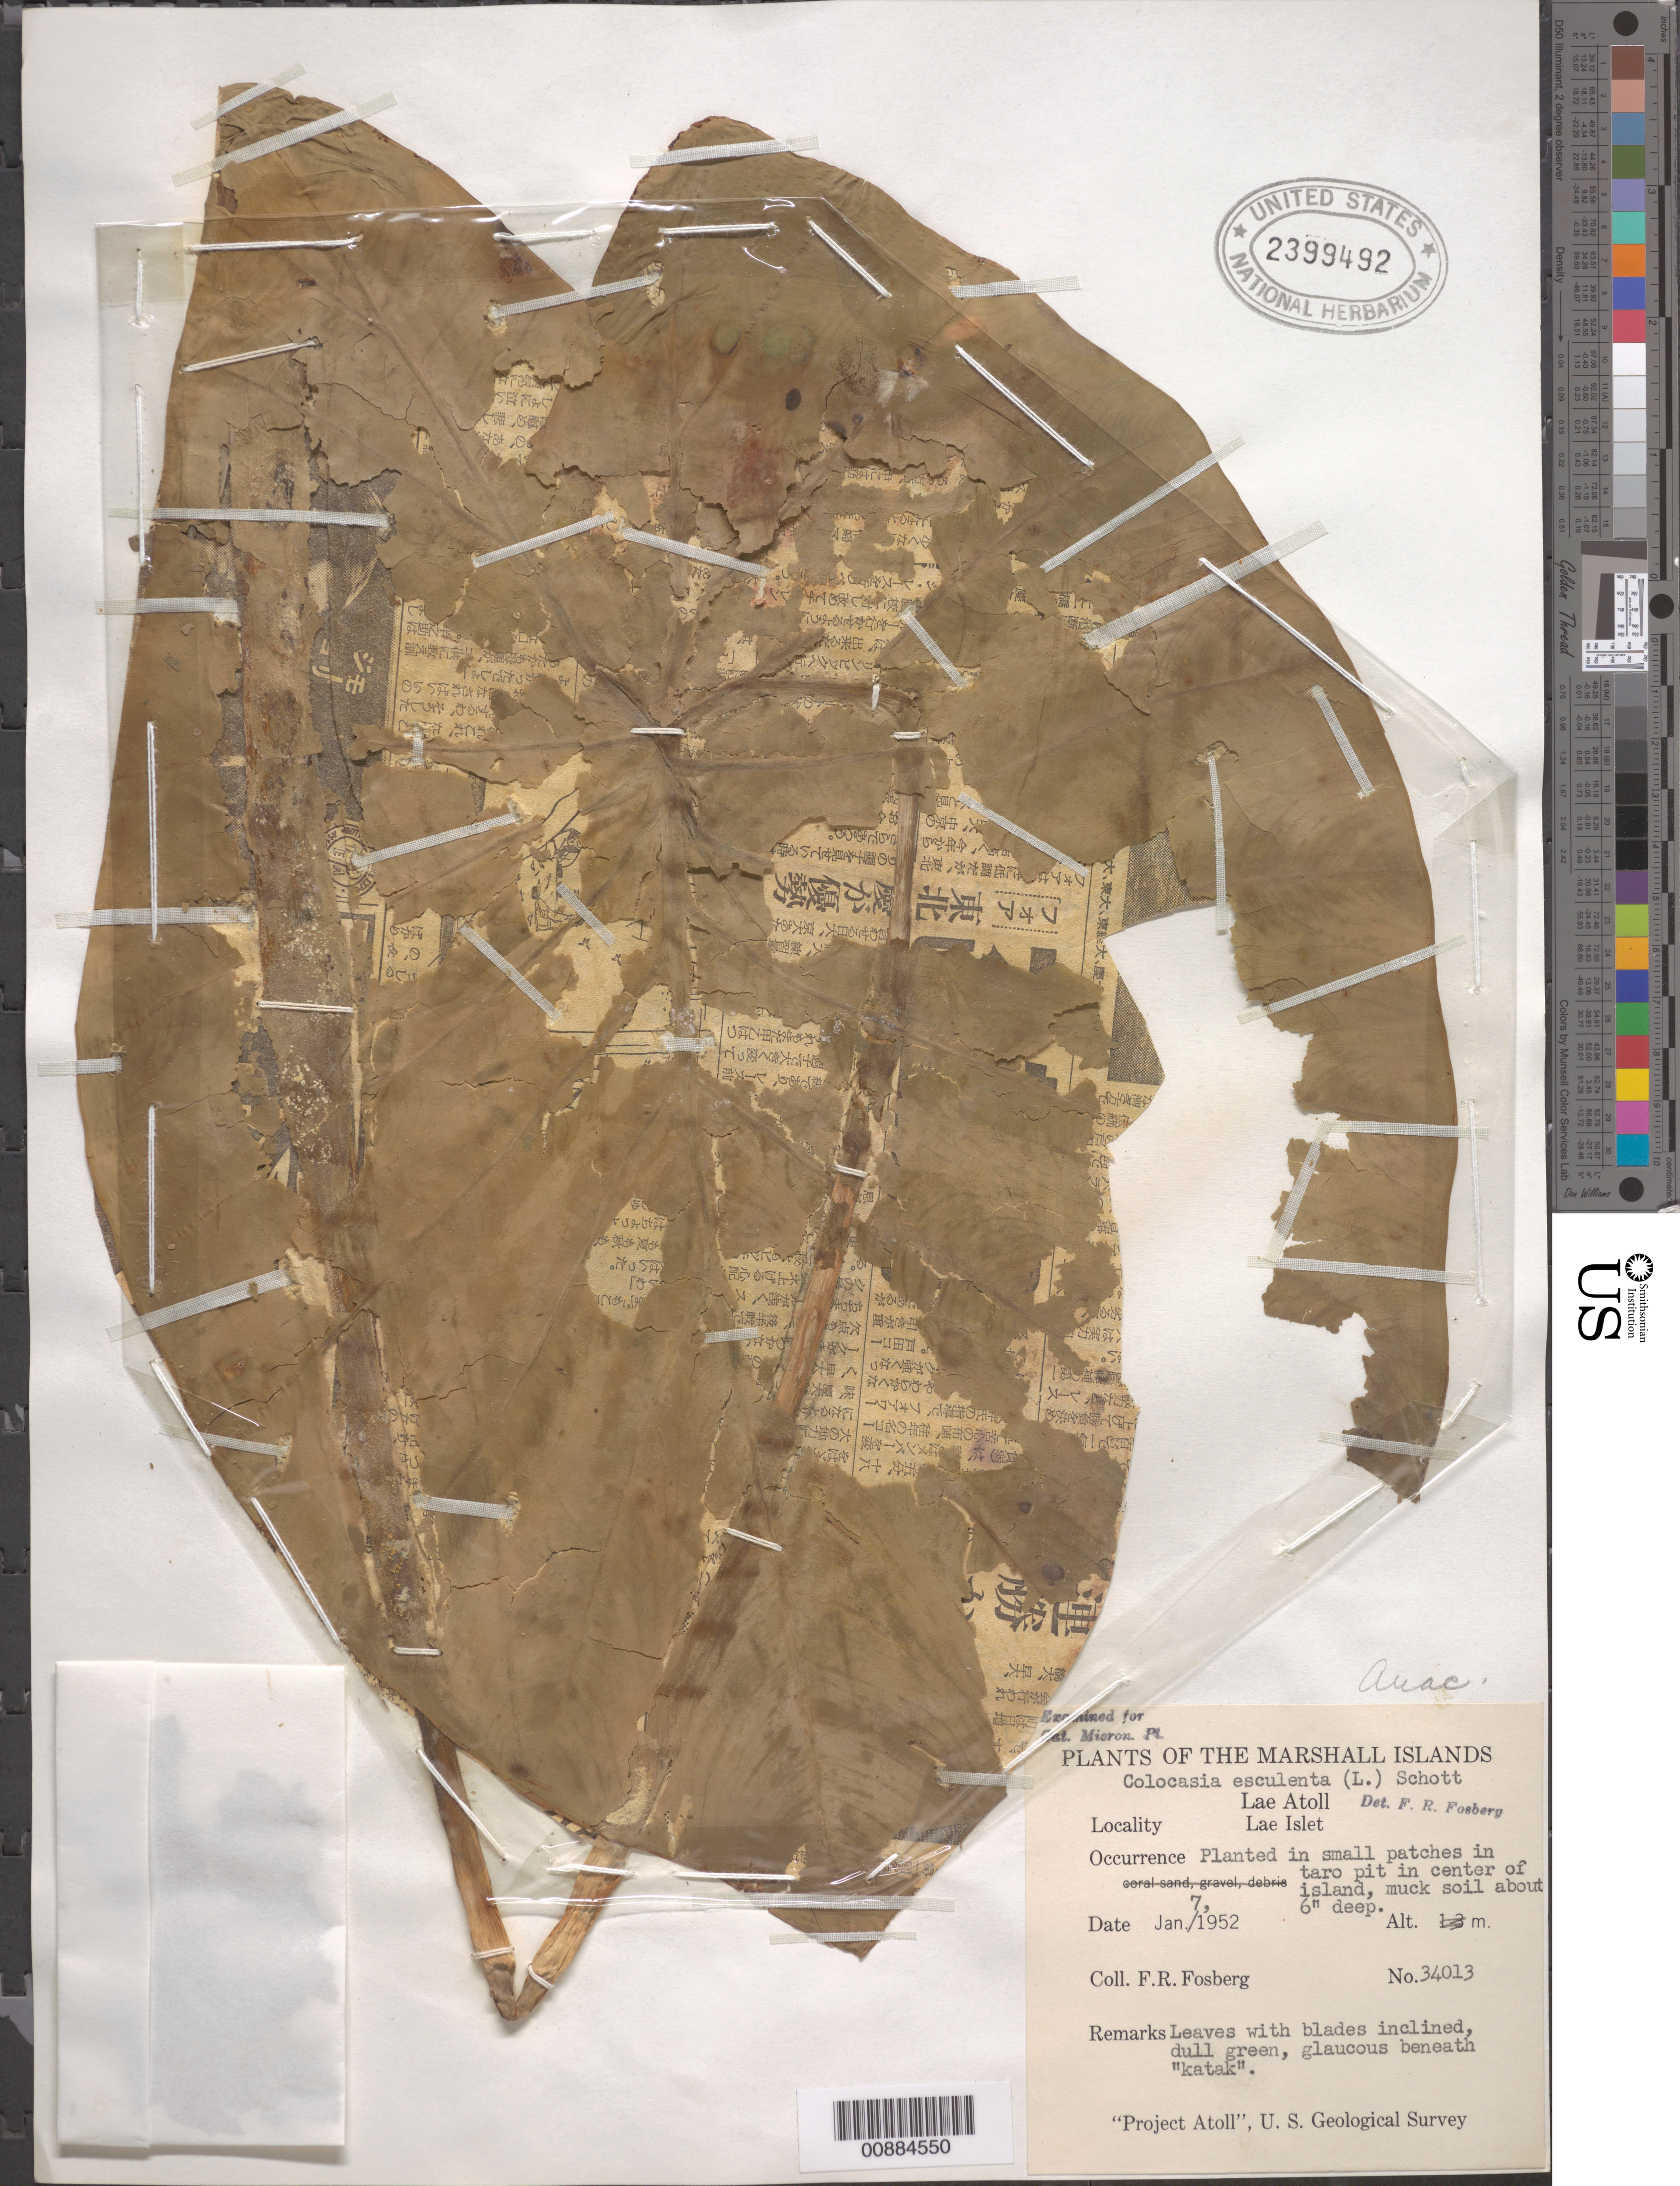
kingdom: Plantae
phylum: Tracheophyta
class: Liliopsida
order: Alismatales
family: Araceae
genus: Colocasia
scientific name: Colocasia esculenta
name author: (L.) Schott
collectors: F. R. Fosberg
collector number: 34013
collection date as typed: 07 Jan 1952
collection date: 1952-01-07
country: Marshall Islands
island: Lae Atoll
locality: Lae Islet.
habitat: Muck soil about 6" deep. Planted in small patches in taro pit in center of island.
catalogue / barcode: US 2399492